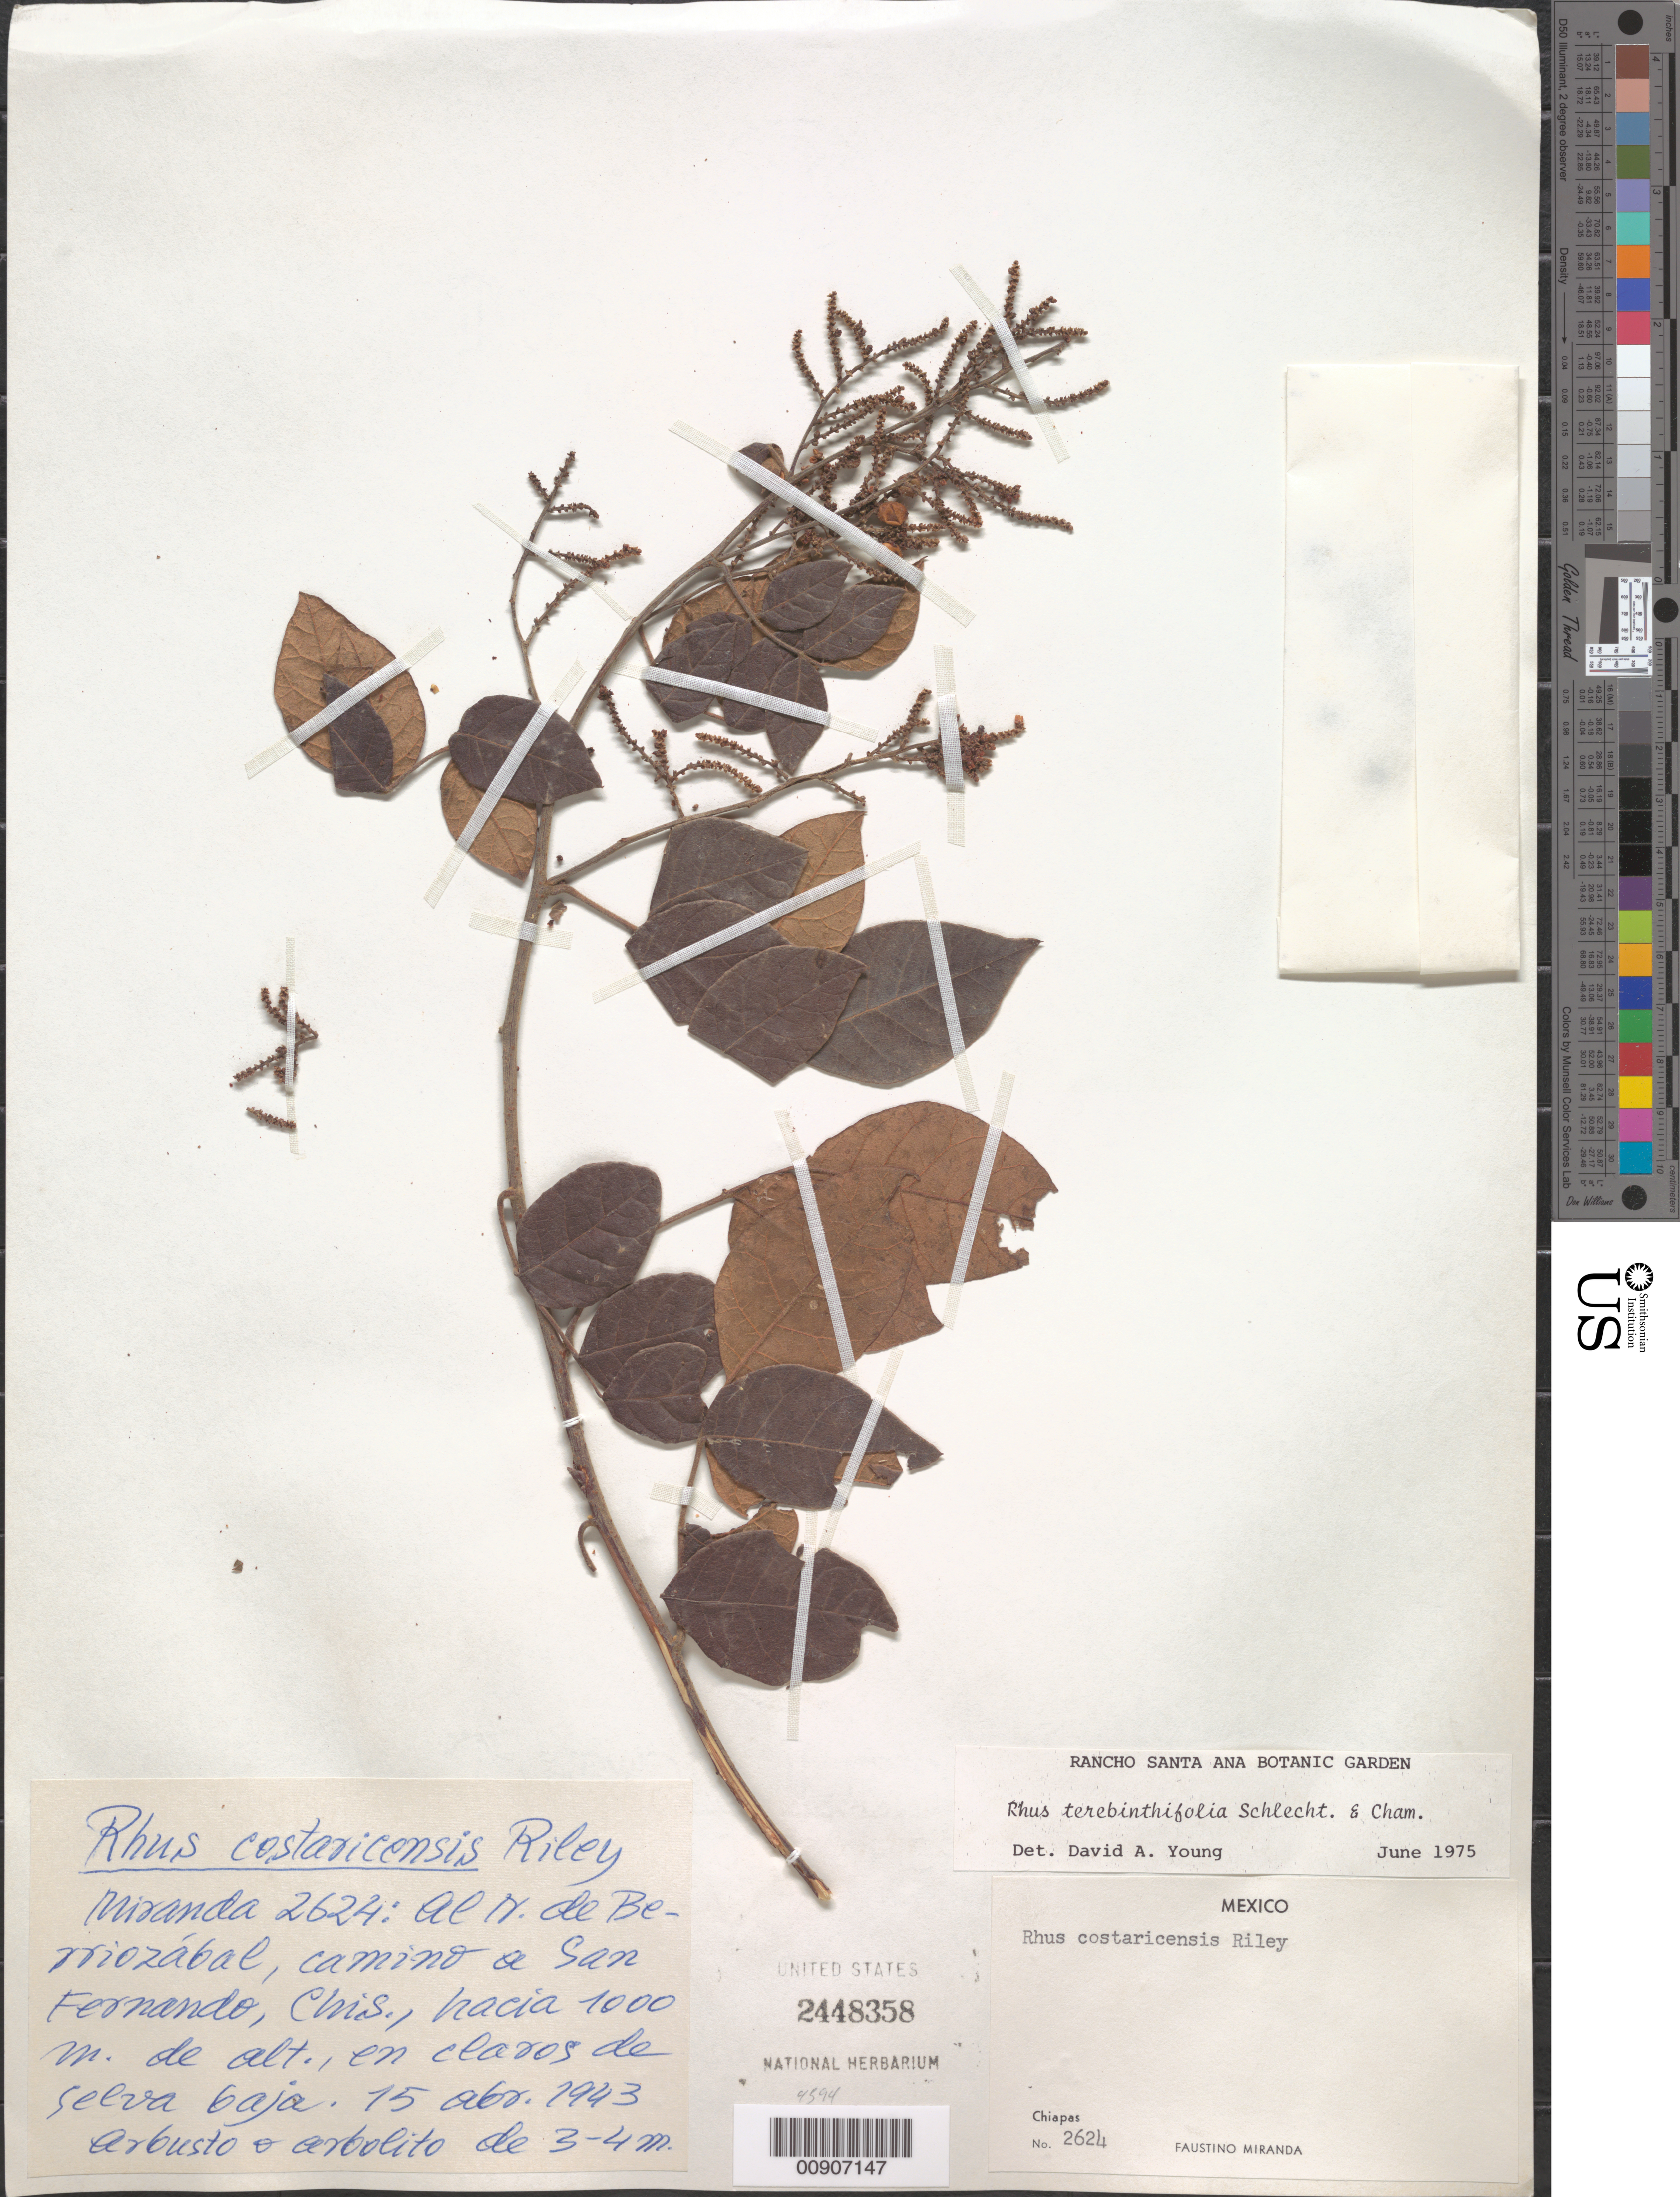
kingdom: Plantae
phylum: Tracheophyta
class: Magnoliopsida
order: Sapindales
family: Anacardiaceae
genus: Rhus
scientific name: Rhus terebinthifolia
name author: Schltdl. & Cham.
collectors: Miranda G., F.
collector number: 2624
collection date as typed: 15 Apr 1943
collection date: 1943-04-15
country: Mexico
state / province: Chiapas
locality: Al N de Berriozábal, camino a San Fernando, Chiapas.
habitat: En claros de selva baja.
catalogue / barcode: US 2448358